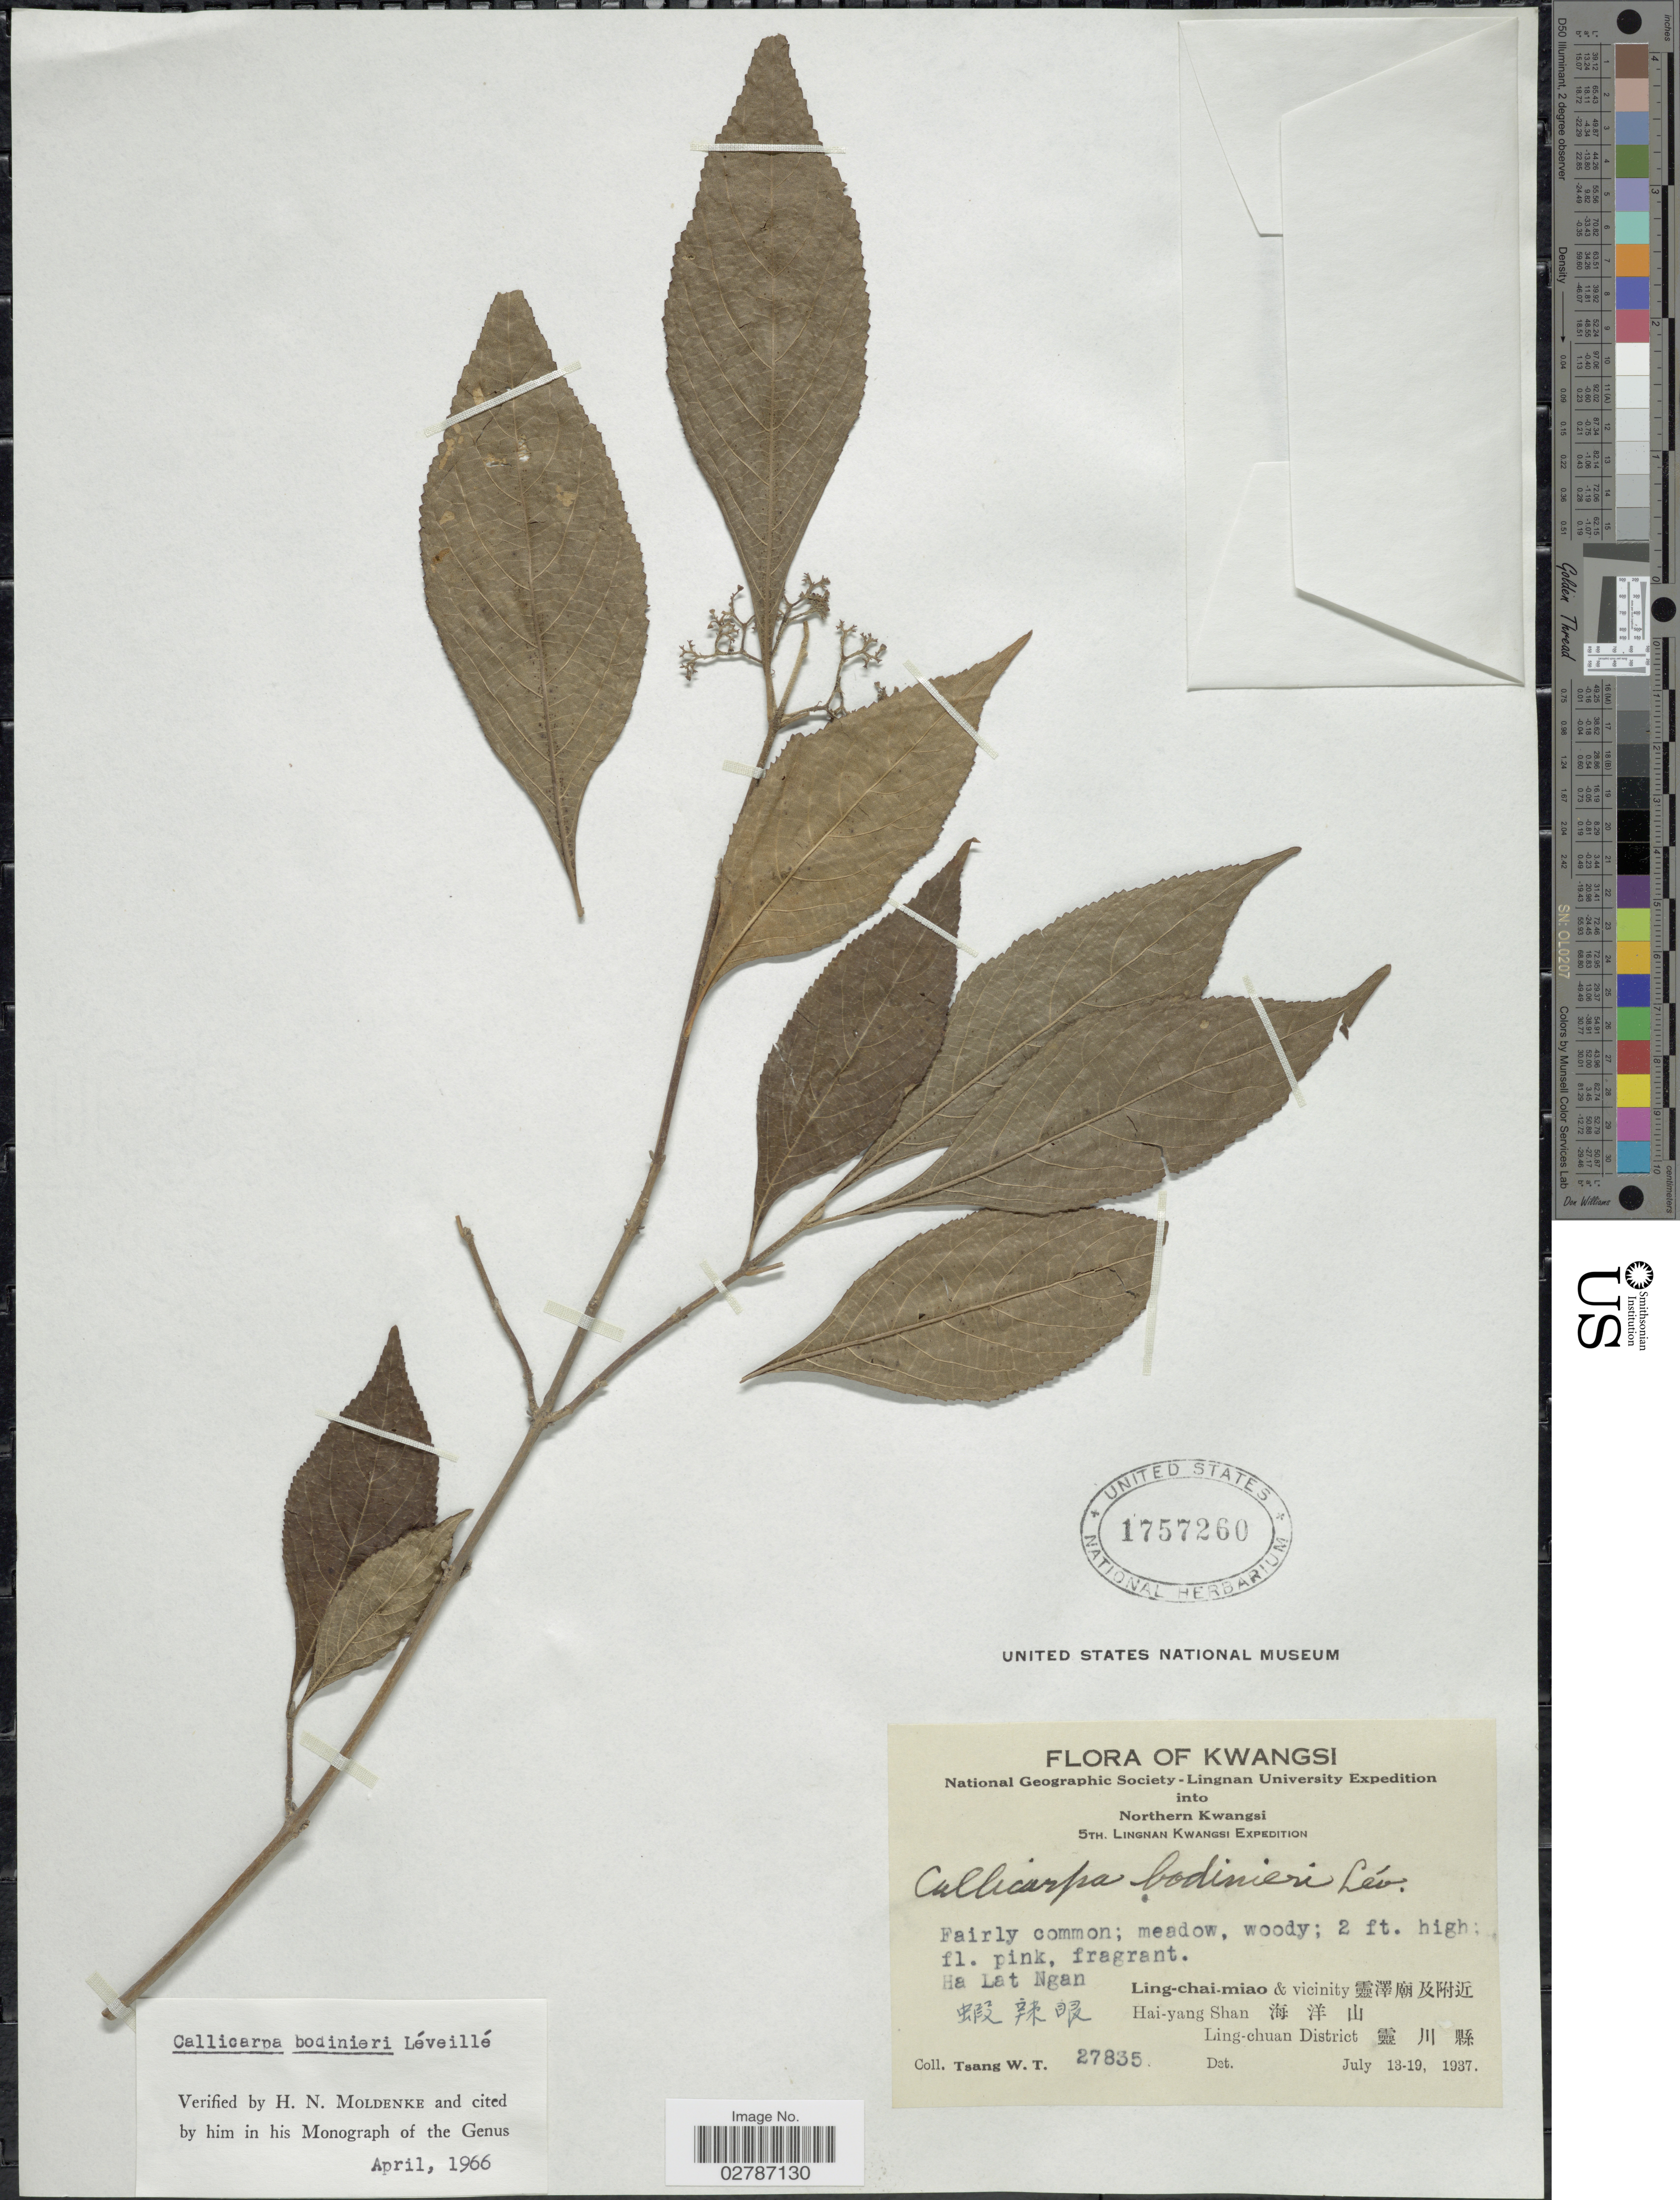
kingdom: Plantae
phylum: Tracheophyta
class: Magnoliopsida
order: Lamiales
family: Lamiaceae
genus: Callicarpa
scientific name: Callicarpa bodinieri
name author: H. Lév.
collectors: W. T. Tsang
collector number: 27835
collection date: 1937-07-13/1937-07-19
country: China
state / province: Guangxi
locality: Kwangsi. Northern Kwangsi. Ha Lat Ngan. Ling-chai-miao & vicinity. Hai-yang Shan. Ling-chuan District.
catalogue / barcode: US 1757260